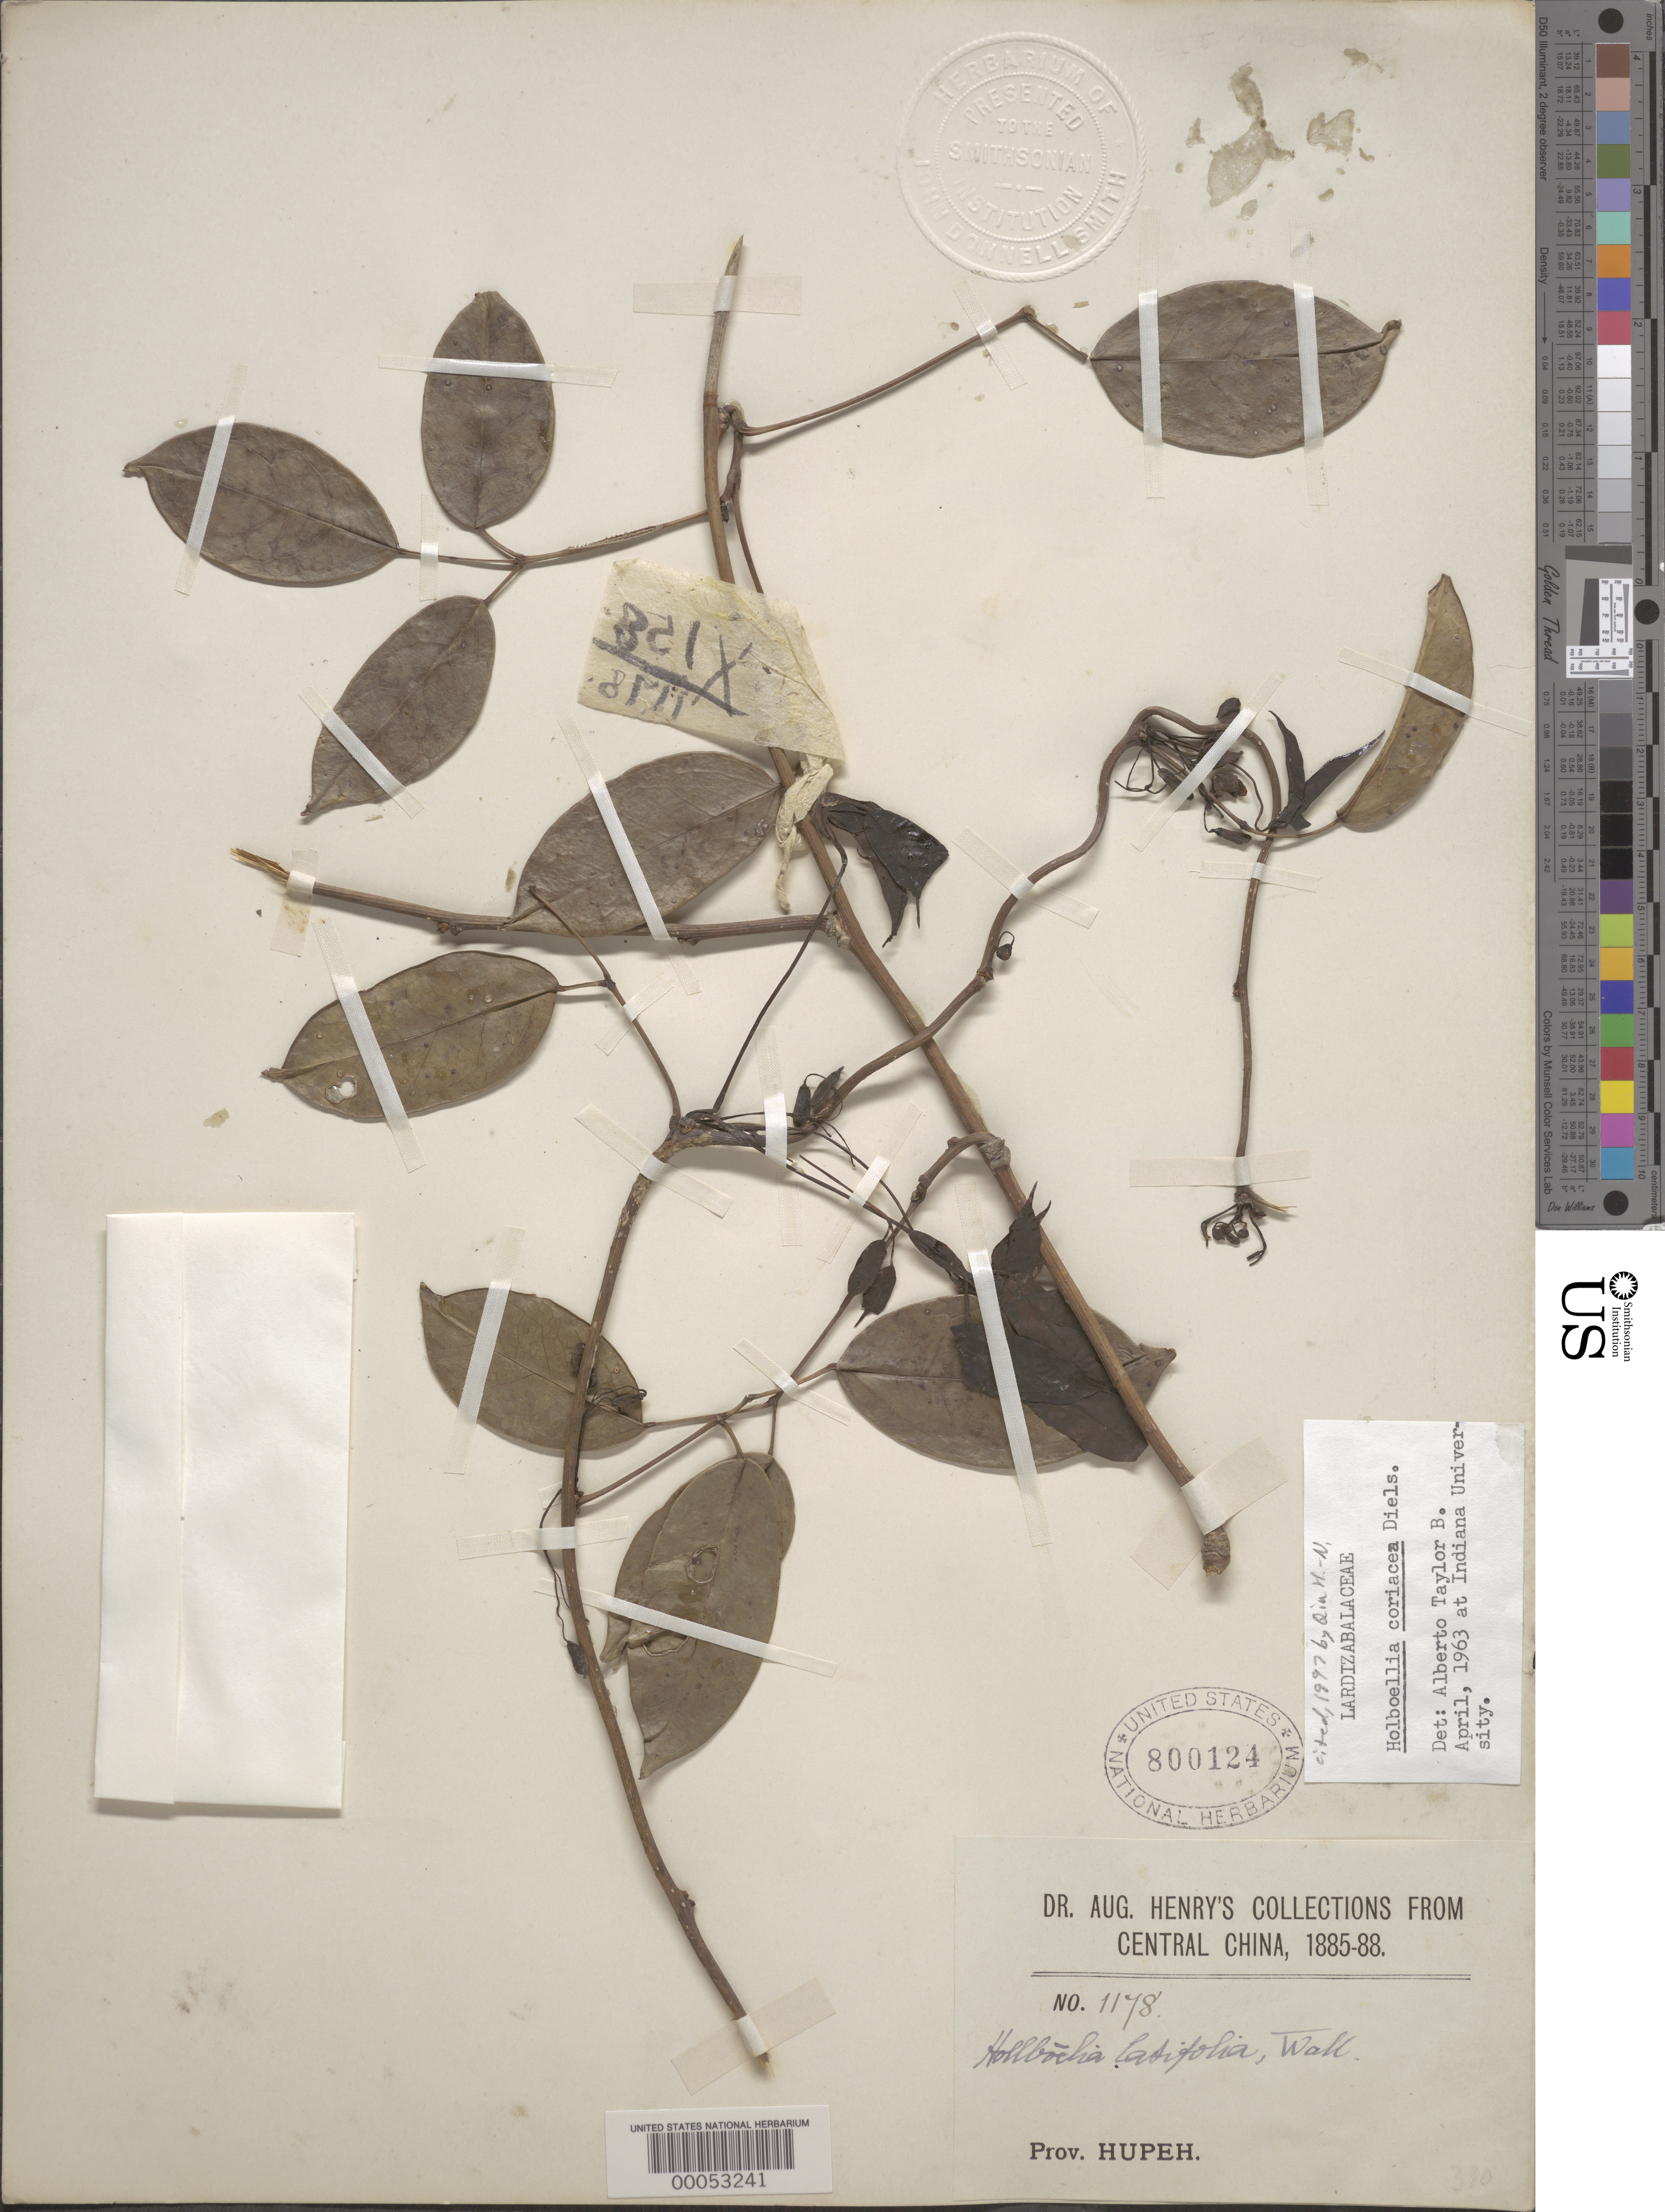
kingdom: Plantae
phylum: Tracheophyta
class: Magnoliopsida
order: Ranunculales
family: Lardizabalaceae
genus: Stauntonia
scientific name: Stauntonia coriacea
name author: (Diels) Christenh.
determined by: Strong, Mark T., (BOT), Smithsonian Institution - National Museum of Natural History (UNITED STATES)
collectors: A. Henry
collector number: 1178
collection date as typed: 1885 to -- -- 1888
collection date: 1885/1888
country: China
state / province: Hubei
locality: Prov. Hupeh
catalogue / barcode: US 800124